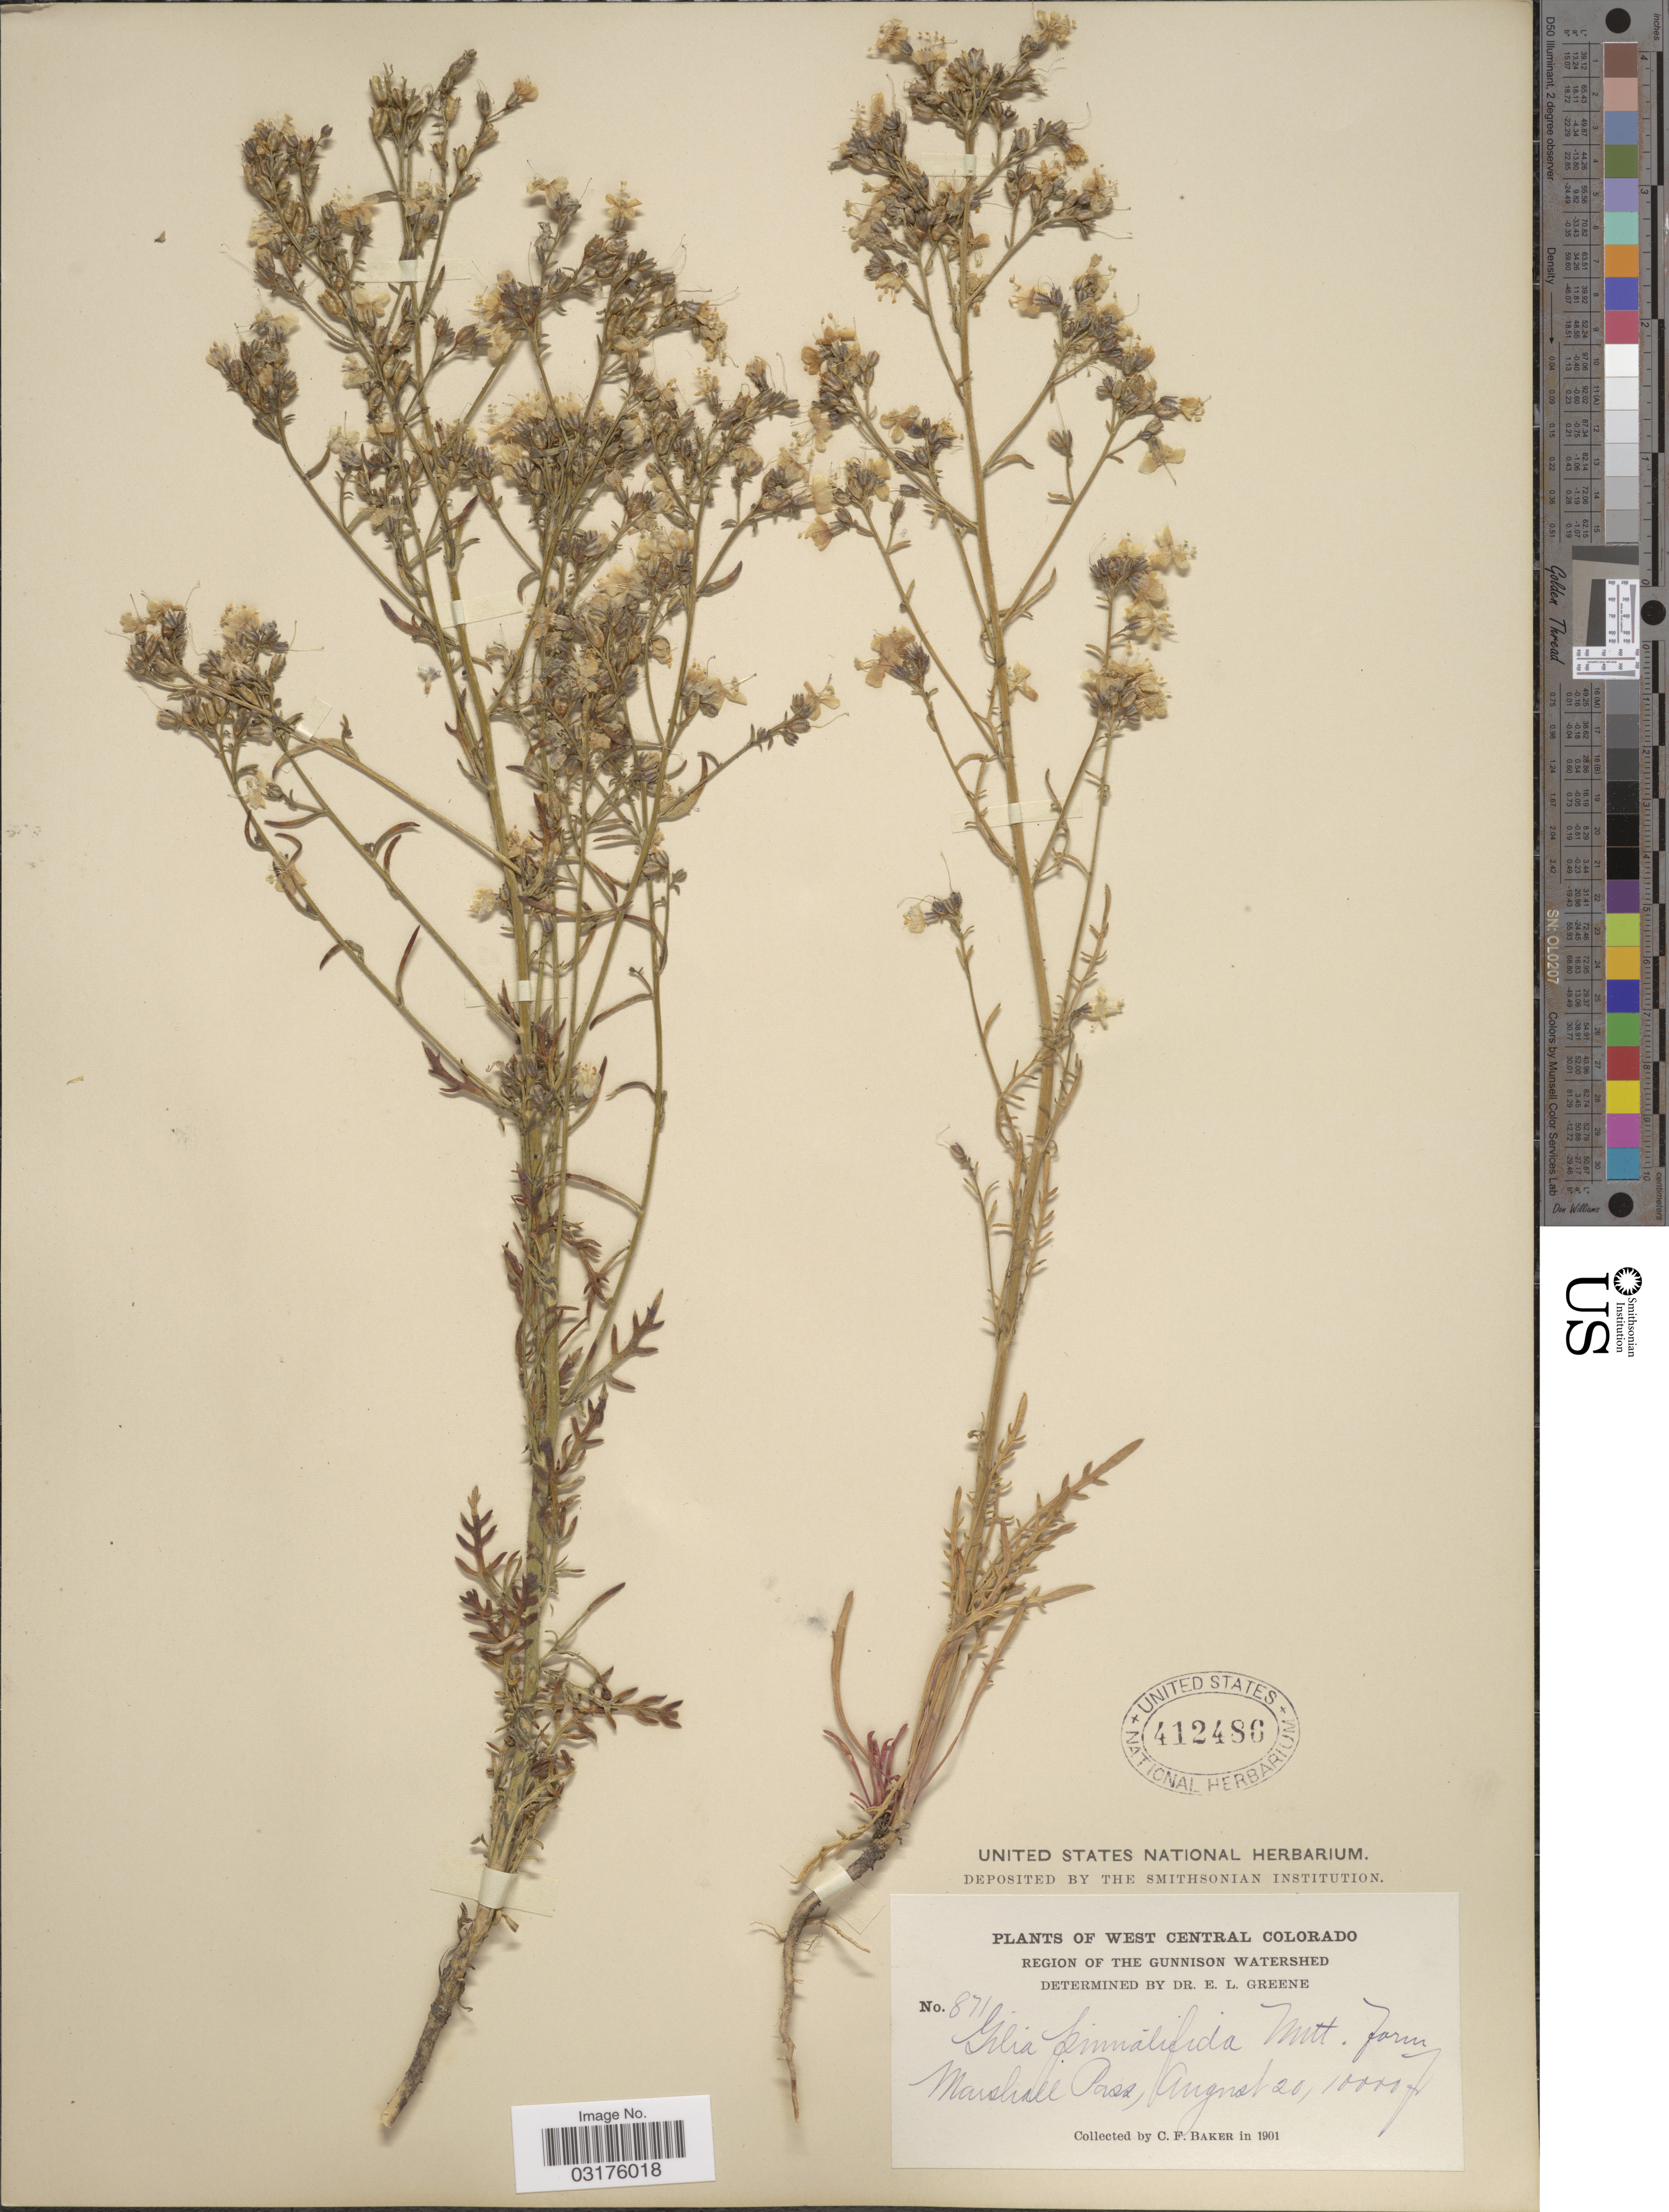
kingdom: Plantae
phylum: Tracheophyta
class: Magnoliopsida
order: Ericales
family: Polemoniaceae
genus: Aliciella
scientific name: Aliciella pinnatifida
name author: (Nutt. ex A. Gray) J.M. Porter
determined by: Strong, Mark T., (BOT), Smithsonian Institution - National Museum of Natural History (UNITED STATES)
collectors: C. F. Baker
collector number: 871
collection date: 1901-08-20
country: United States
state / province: Colorado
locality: West Central Colorado, Region of the Gunnison Watershed, Marshall Pass.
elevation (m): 3048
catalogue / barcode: US 421486